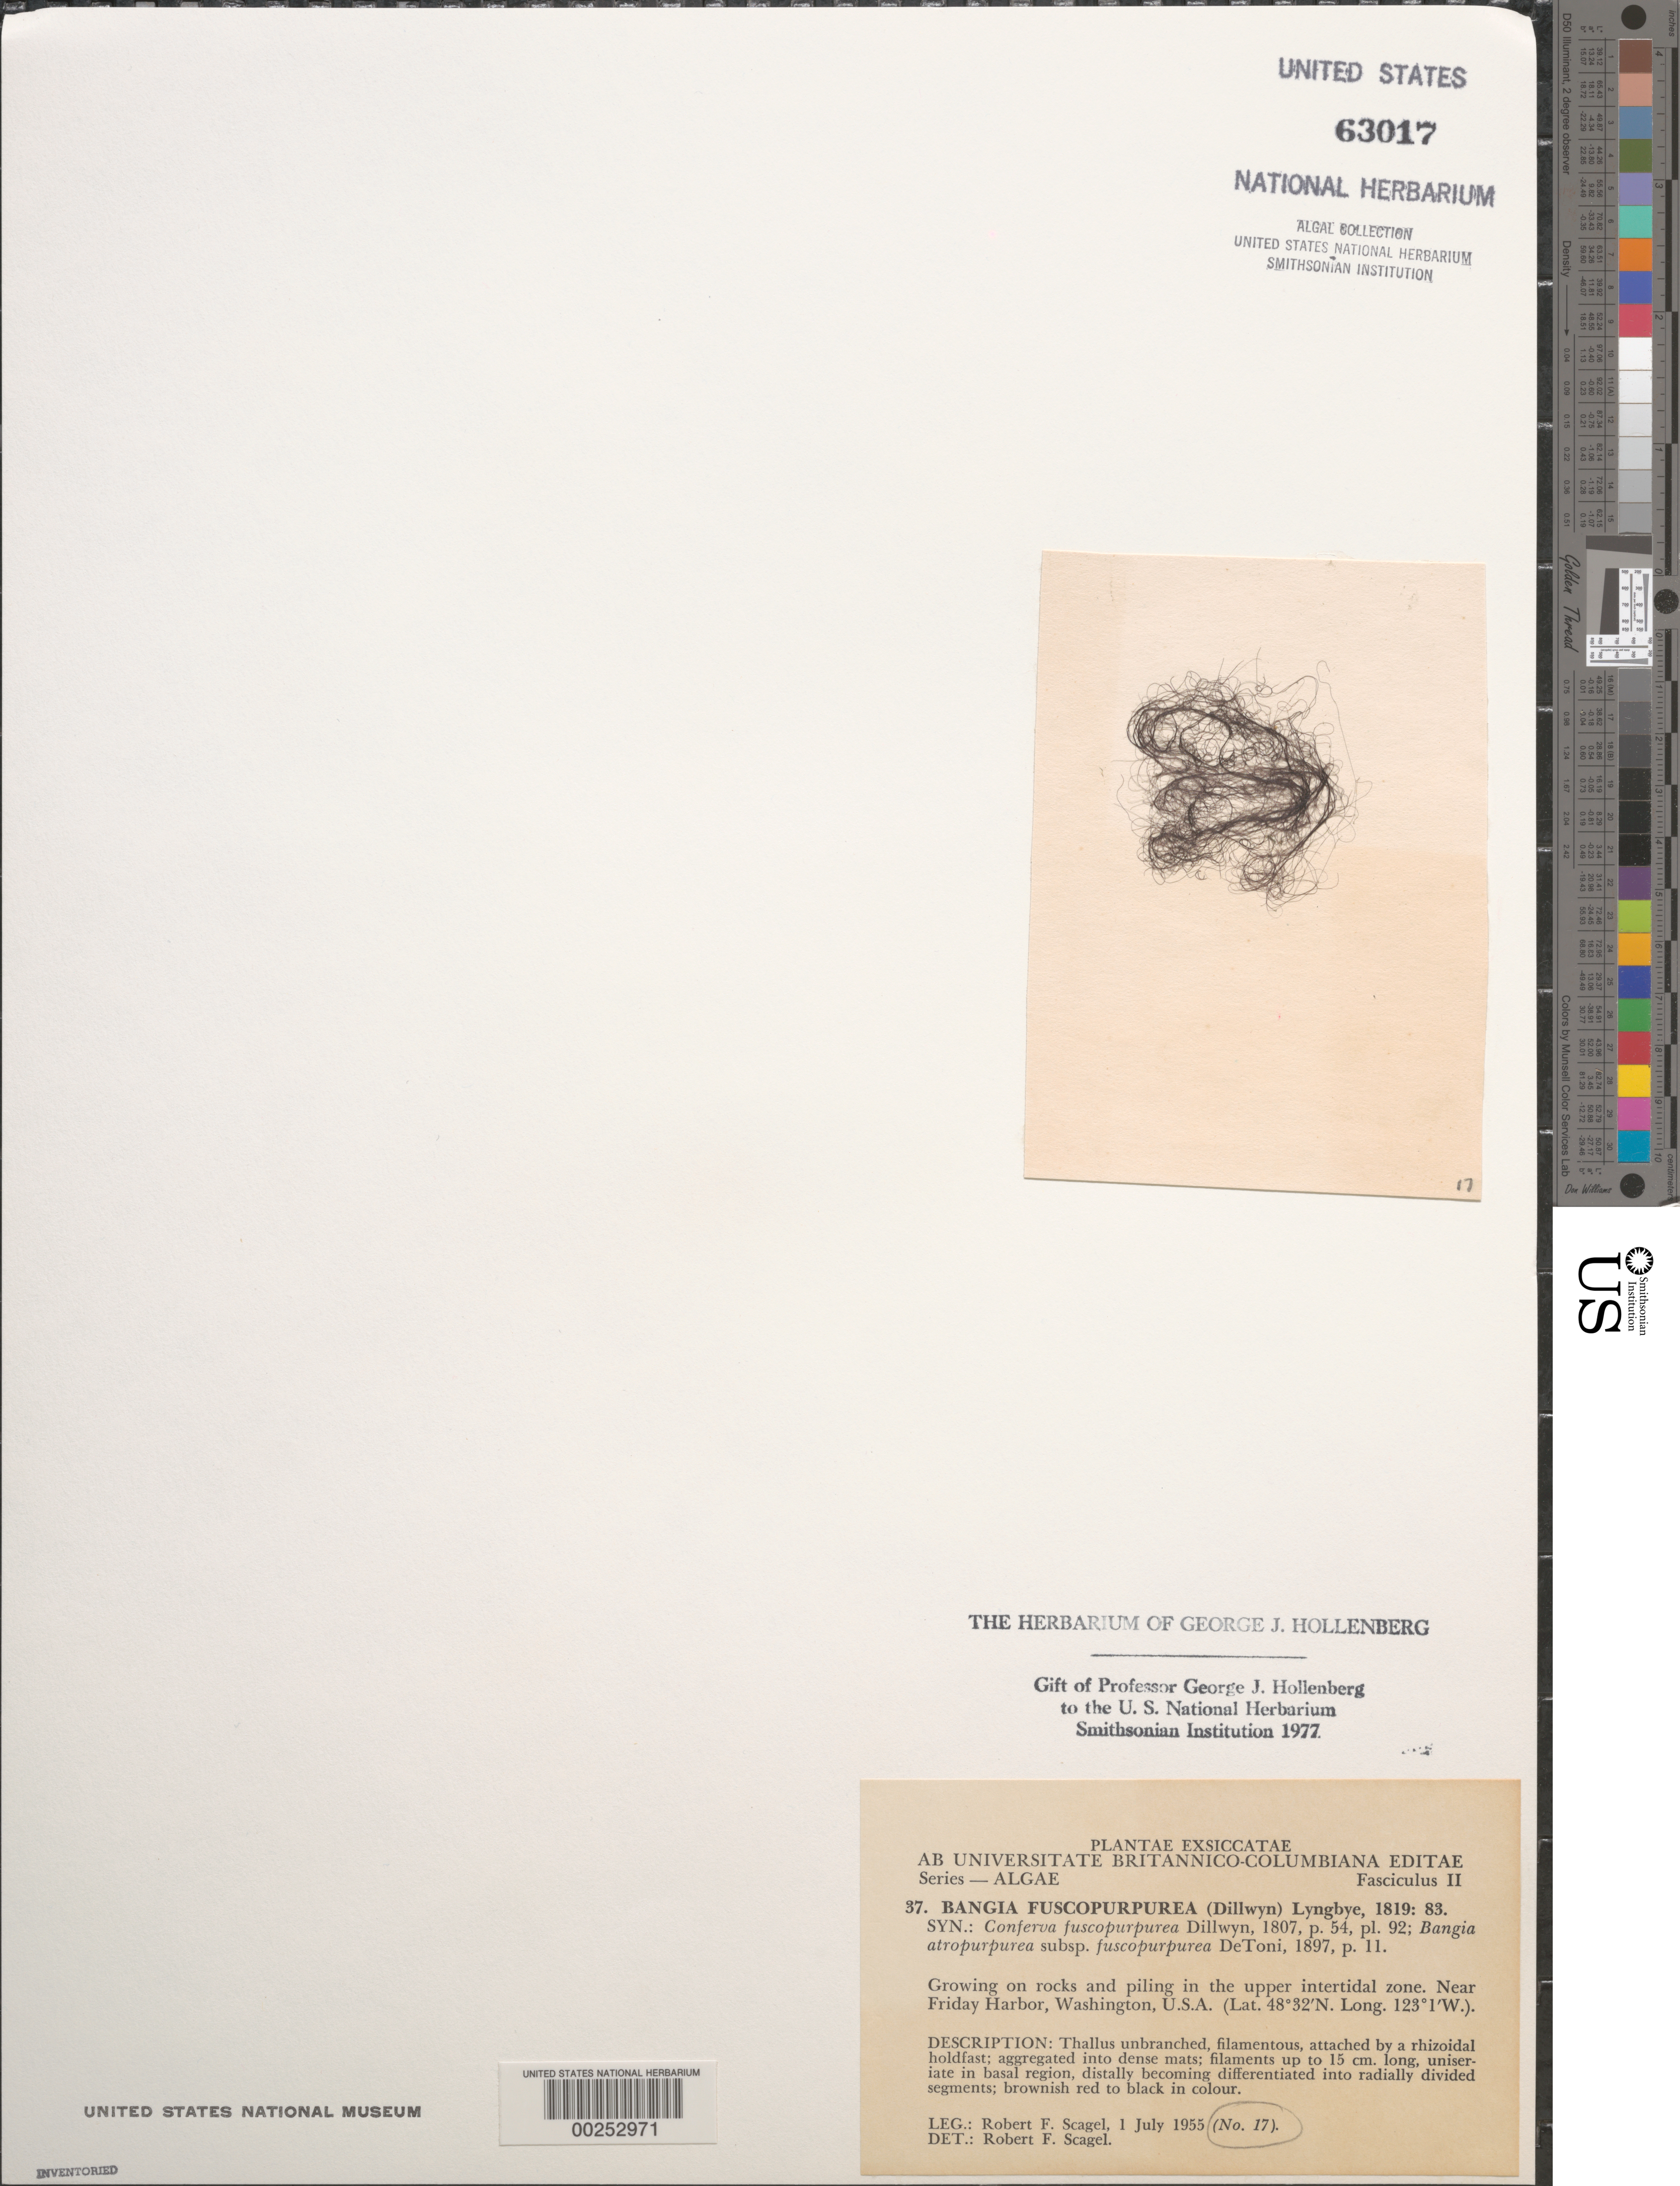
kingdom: Plantae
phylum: Rhodophyta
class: Bangiophyceae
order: Bangiales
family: Bangiaceae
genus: Bangia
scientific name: Bangia fuscopurpurea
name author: (Dillwyn) Lyngb.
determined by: Scagel, R. F.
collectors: R. F. Scagel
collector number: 17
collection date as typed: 01 Jul 1955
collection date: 1955-07-01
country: United States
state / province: Washington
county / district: San Juan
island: San Juan Island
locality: Near Friday Harbor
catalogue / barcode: US 63017